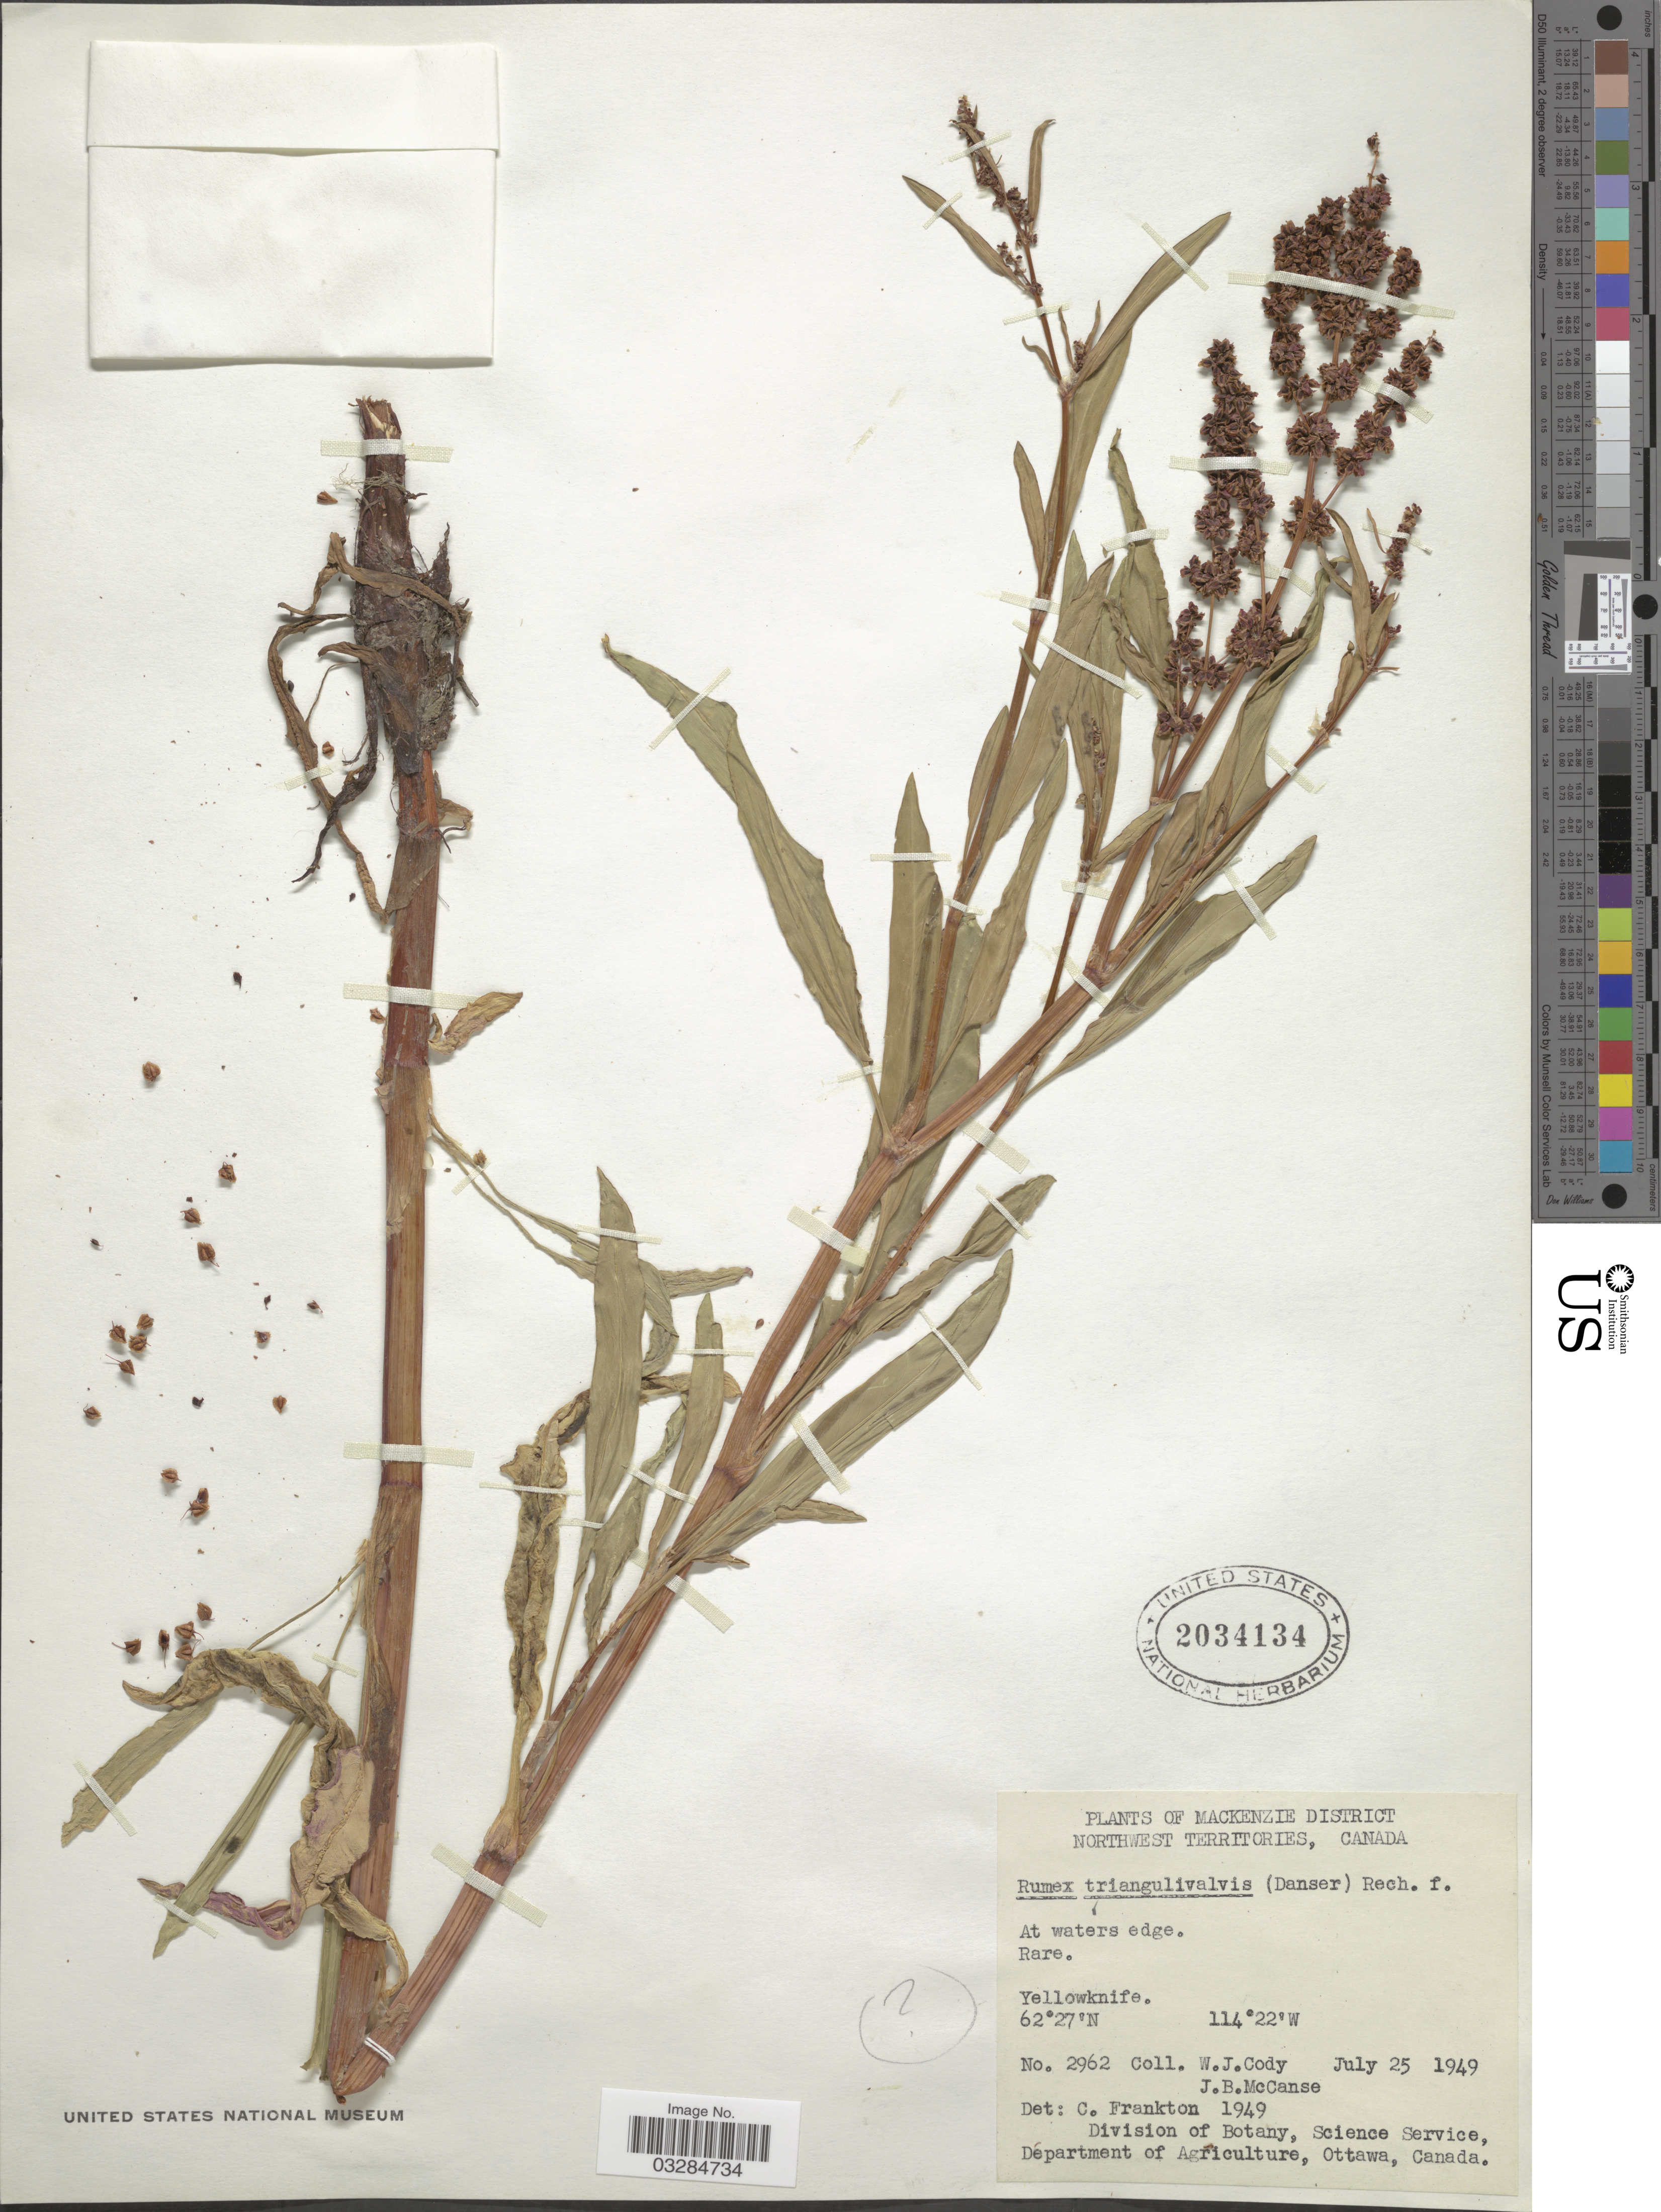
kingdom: Plantae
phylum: Tracheophyta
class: Magnoliopsida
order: Caryophyllales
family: Polygonaceae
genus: Rumex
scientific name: Rumex triangulivalvis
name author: (Danser) Rech. f.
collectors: W. Cody & J. McCanse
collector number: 2962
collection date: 1949-07-25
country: Canada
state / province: Northwest Territories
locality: Mackenzie District. Yellowknife.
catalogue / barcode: US 2034134